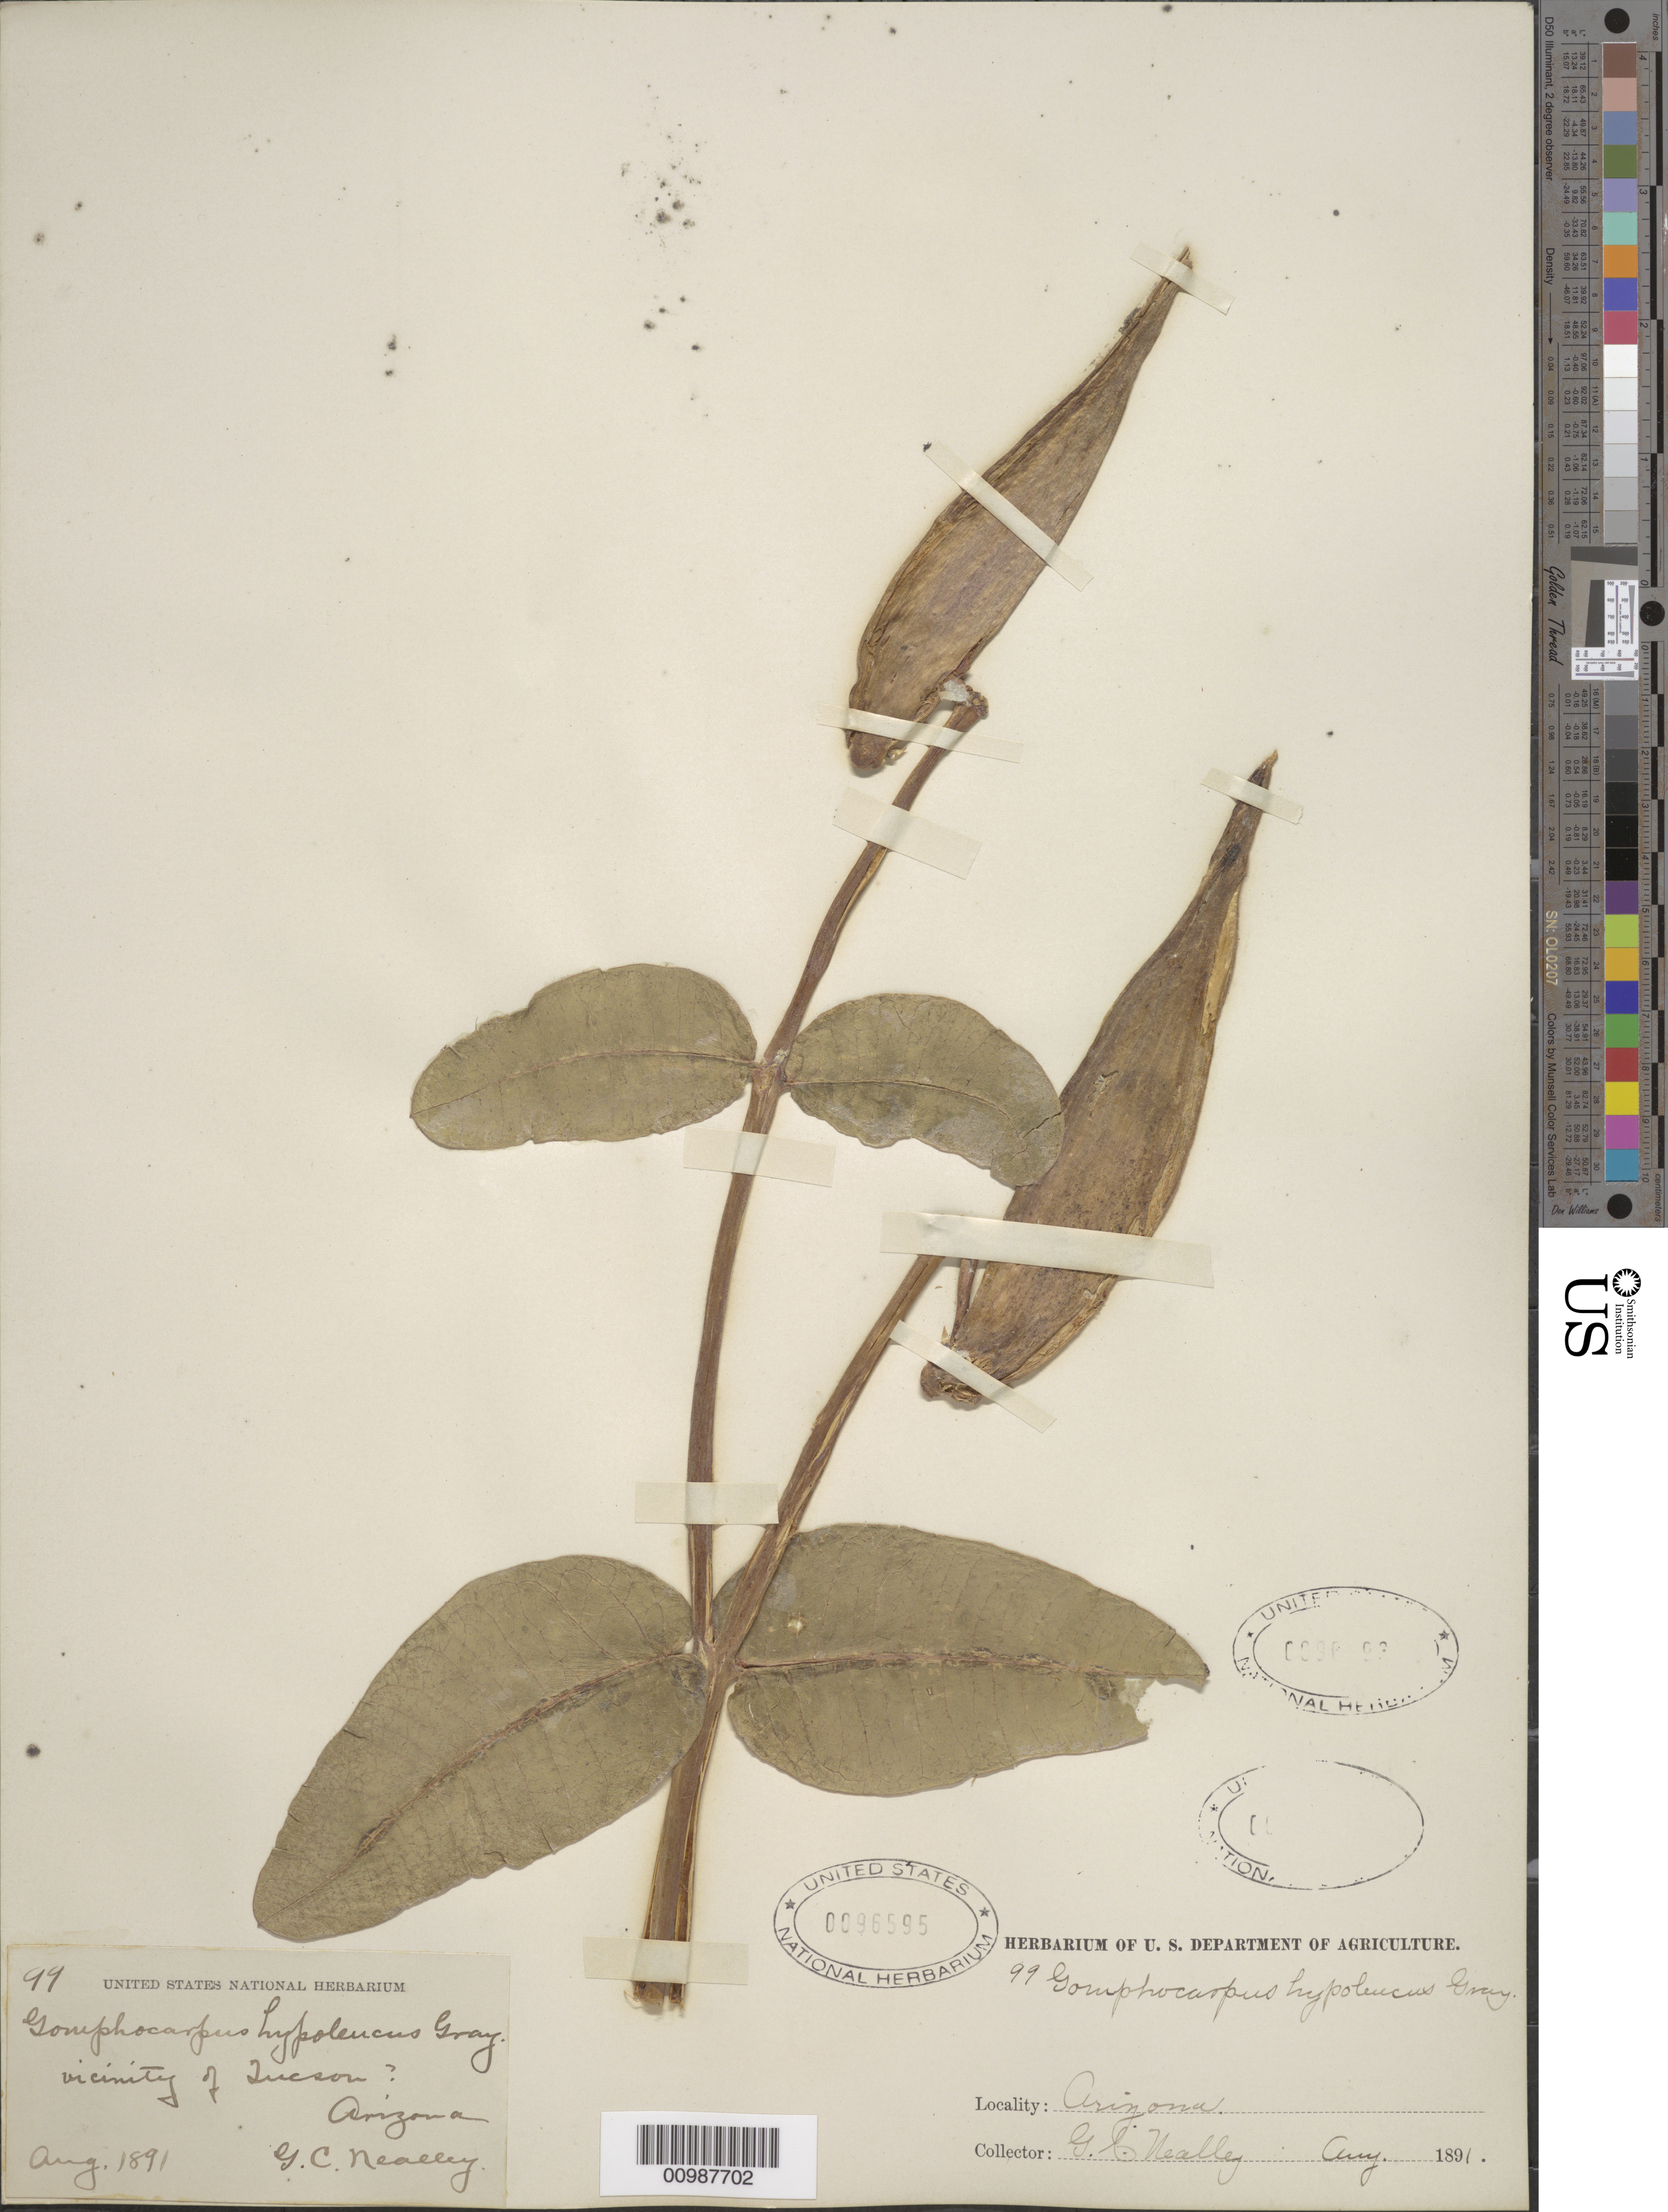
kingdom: Plantae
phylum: Tracheophyta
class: Magnoliopsida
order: Gentianales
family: Apocynaceae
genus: Asclepias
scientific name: Asclepias hypoleuca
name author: (A. Gray) Woodson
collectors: G. C. Nealley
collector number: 99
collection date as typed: Aug 1891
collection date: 1891-08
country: United States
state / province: Arizona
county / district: Pima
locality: Vicinity of Tucson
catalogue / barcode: US 96595